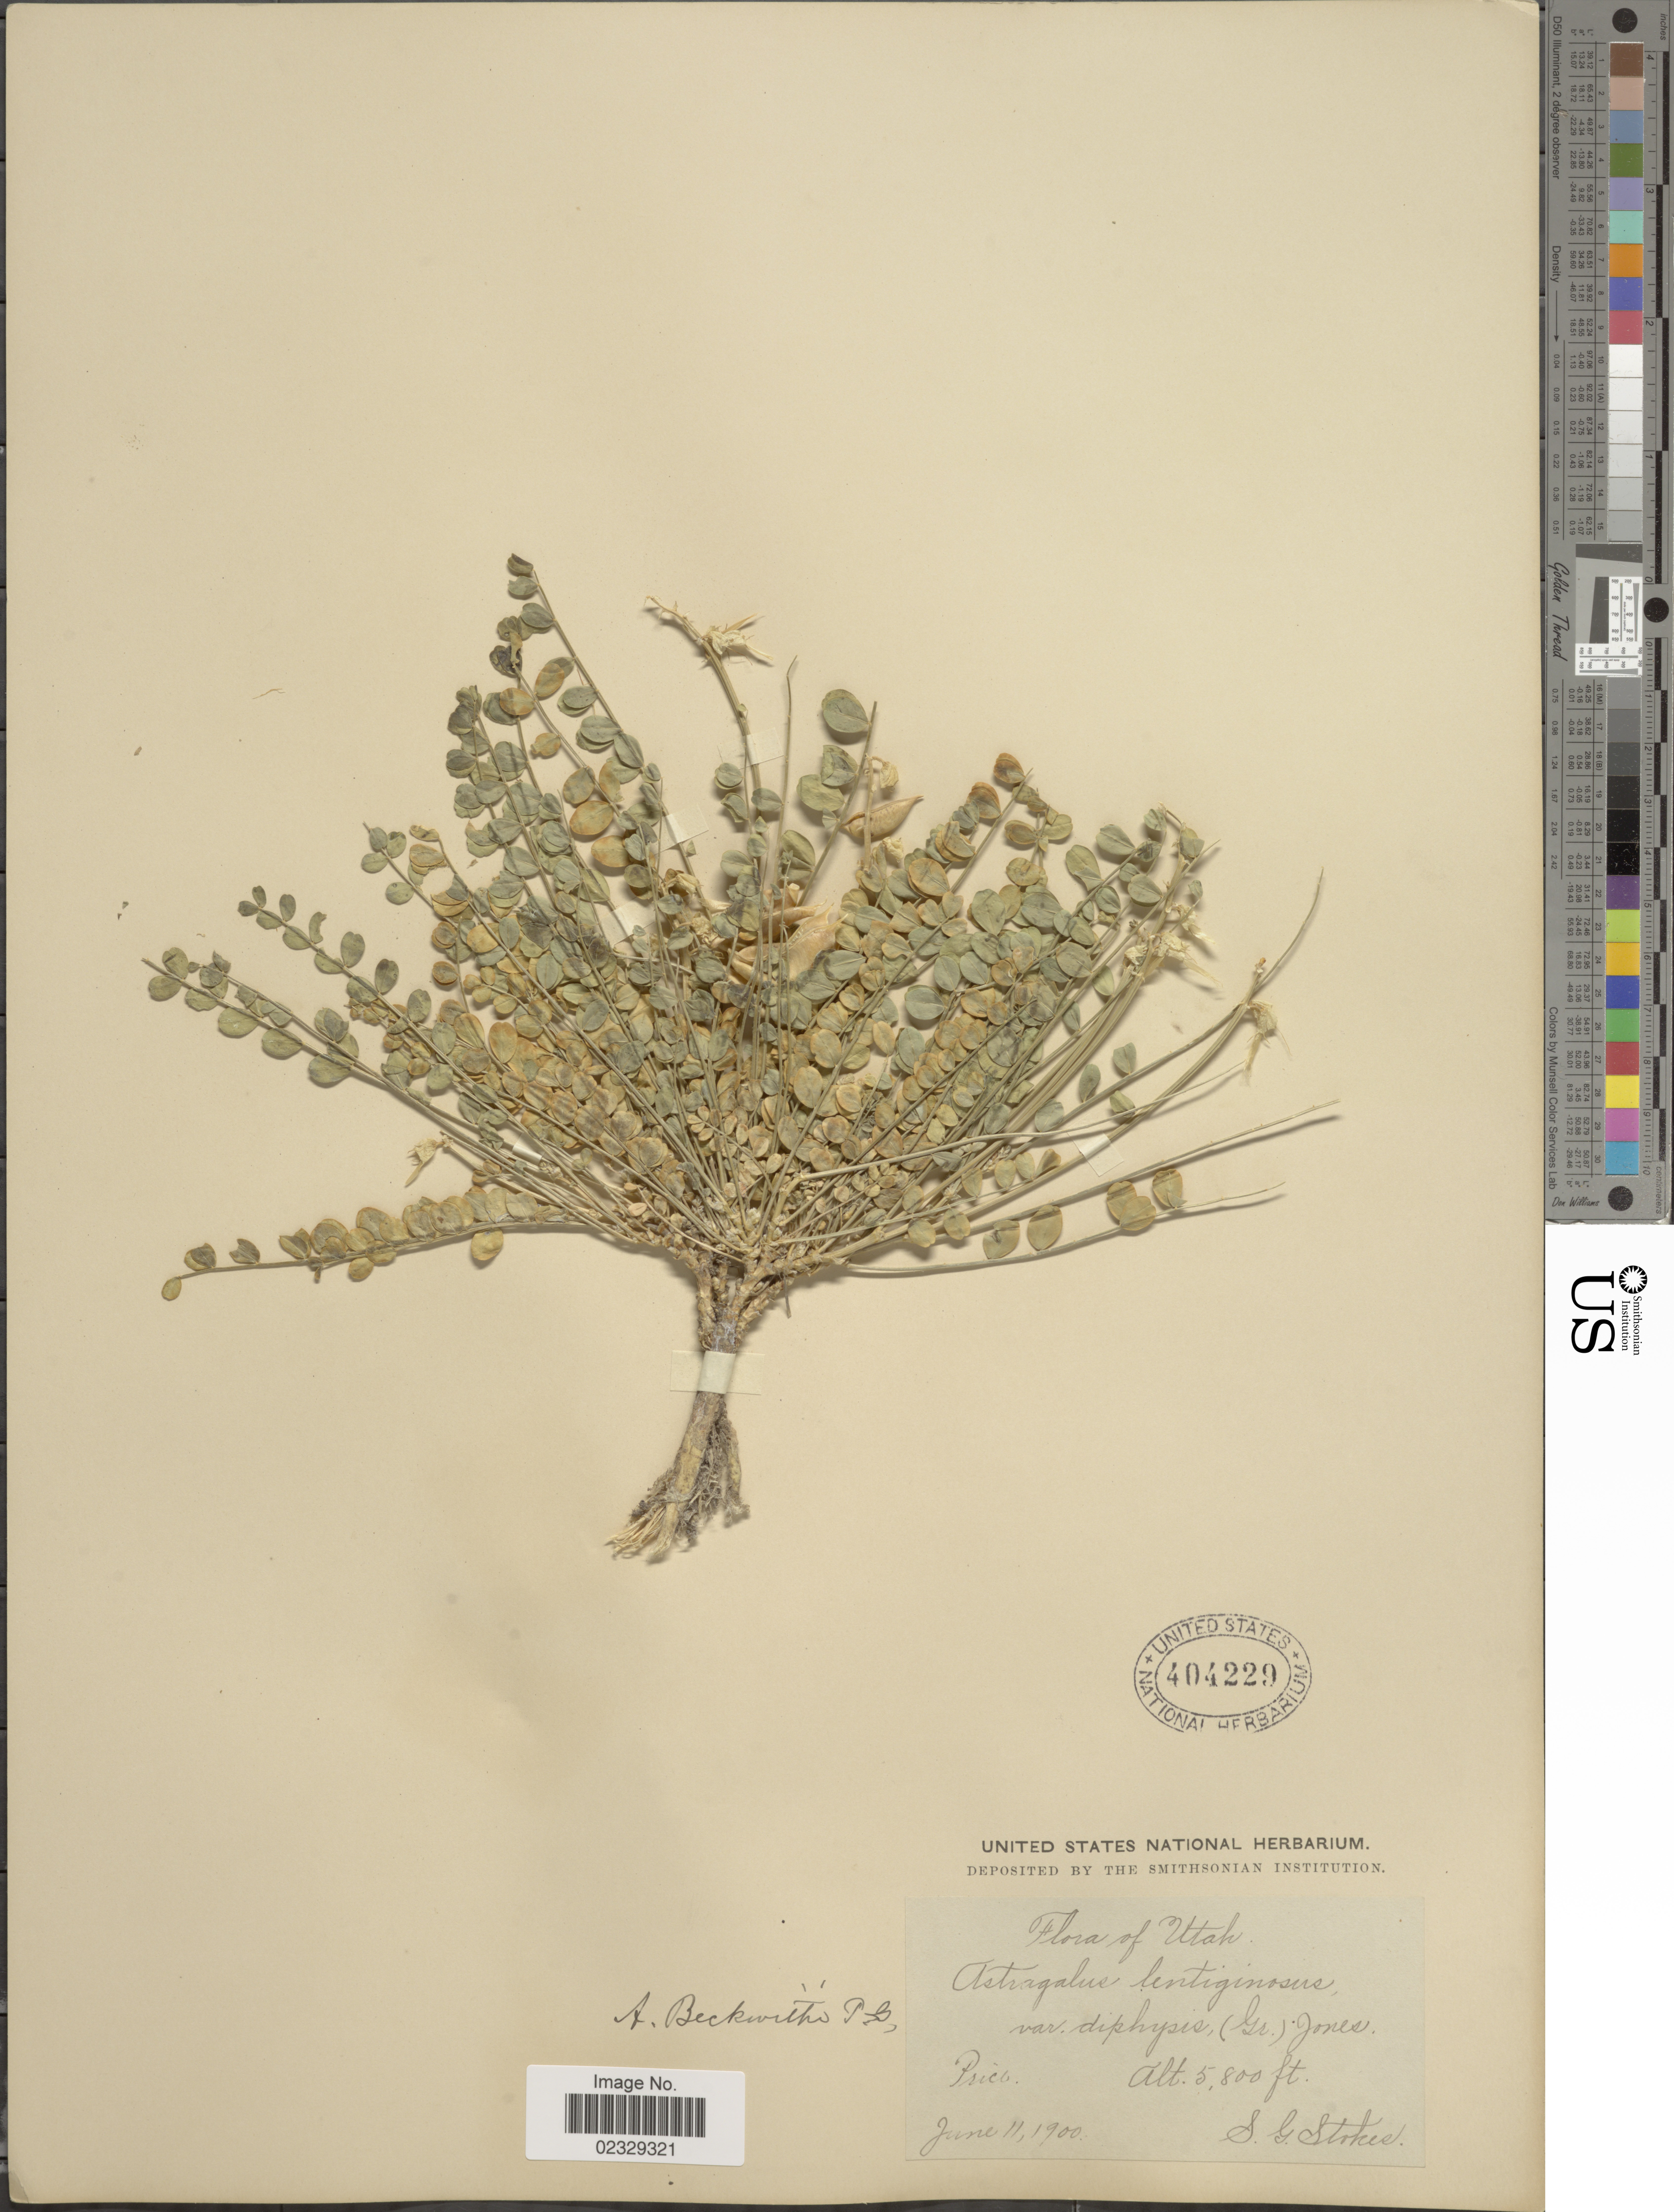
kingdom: Plantae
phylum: Tracheophyta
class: Magnoliopsida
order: Fabales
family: Fabaceae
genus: Astragalus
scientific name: Astragalus beckwithii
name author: Torr. & A. Gray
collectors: S. G. Stokes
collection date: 1900-06-11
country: United States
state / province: Utah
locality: Price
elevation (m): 1768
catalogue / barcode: US 404229